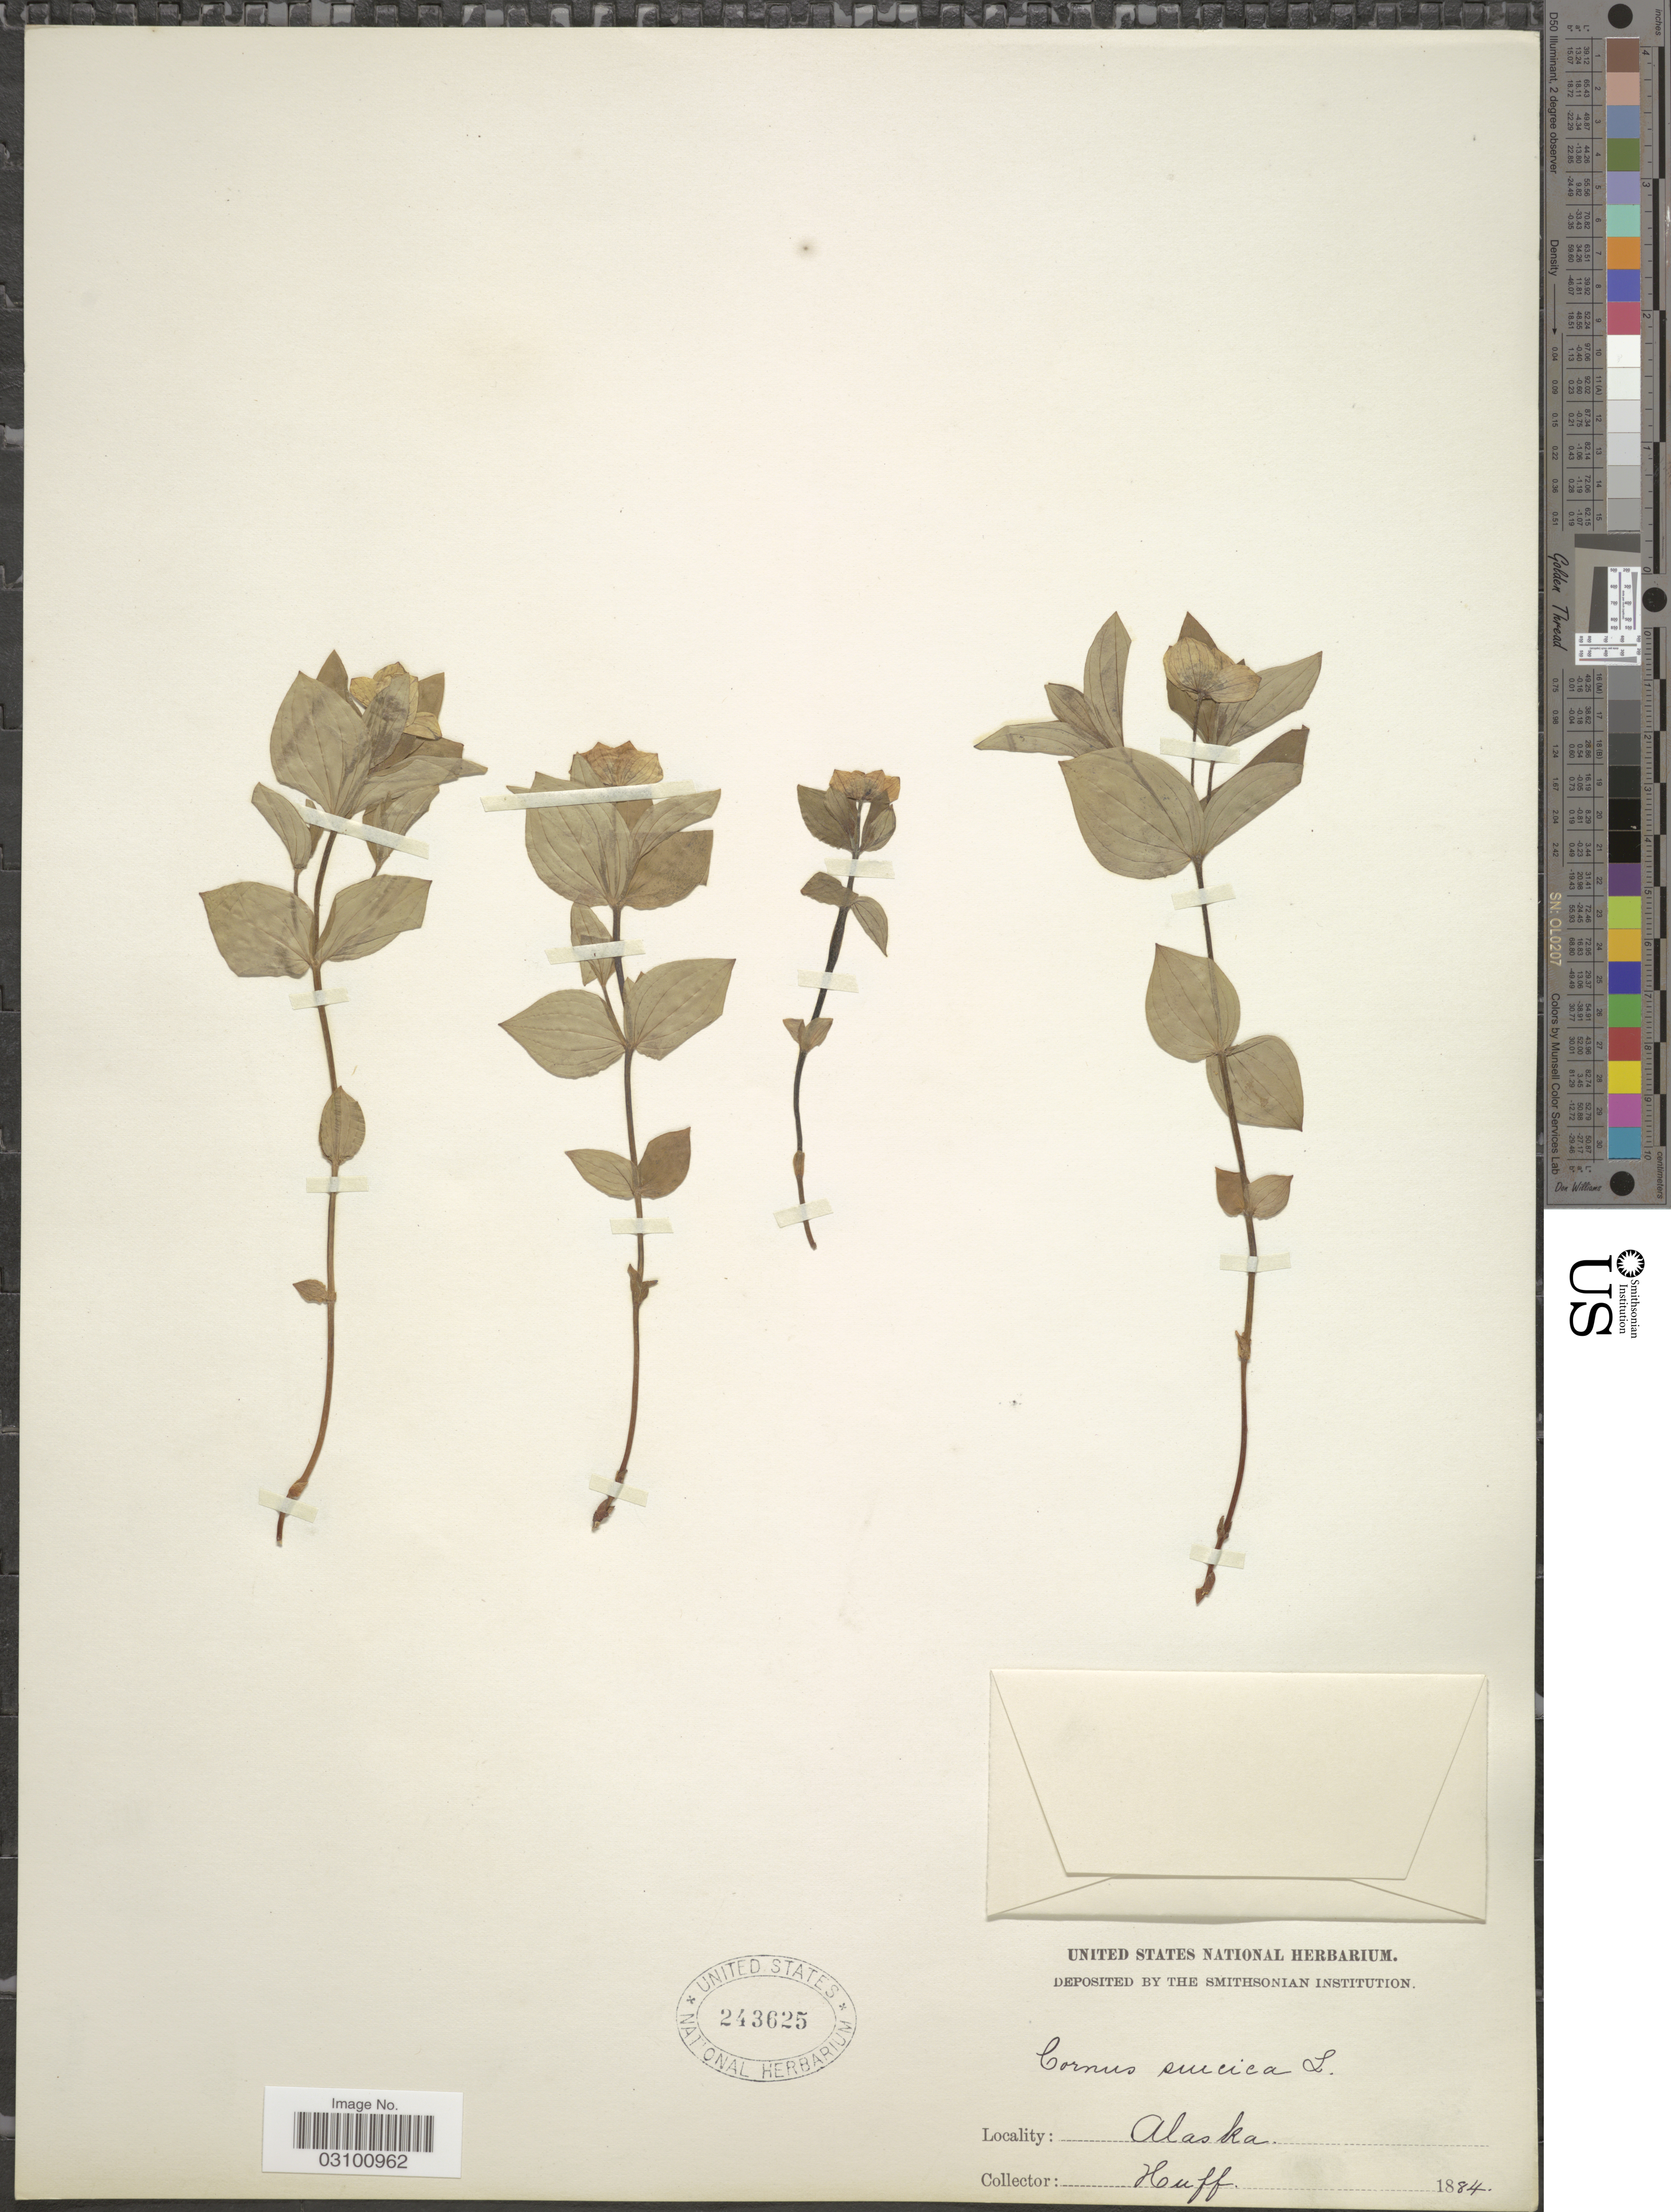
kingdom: Plantae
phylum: Tracheophyta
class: Magnoliopsida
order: Cornales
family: Cornaceae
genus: Cornus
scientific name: Cornus suecica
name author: L.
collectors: -. Huff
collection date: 1884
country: United States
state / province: Alaska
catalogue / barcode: US 243625